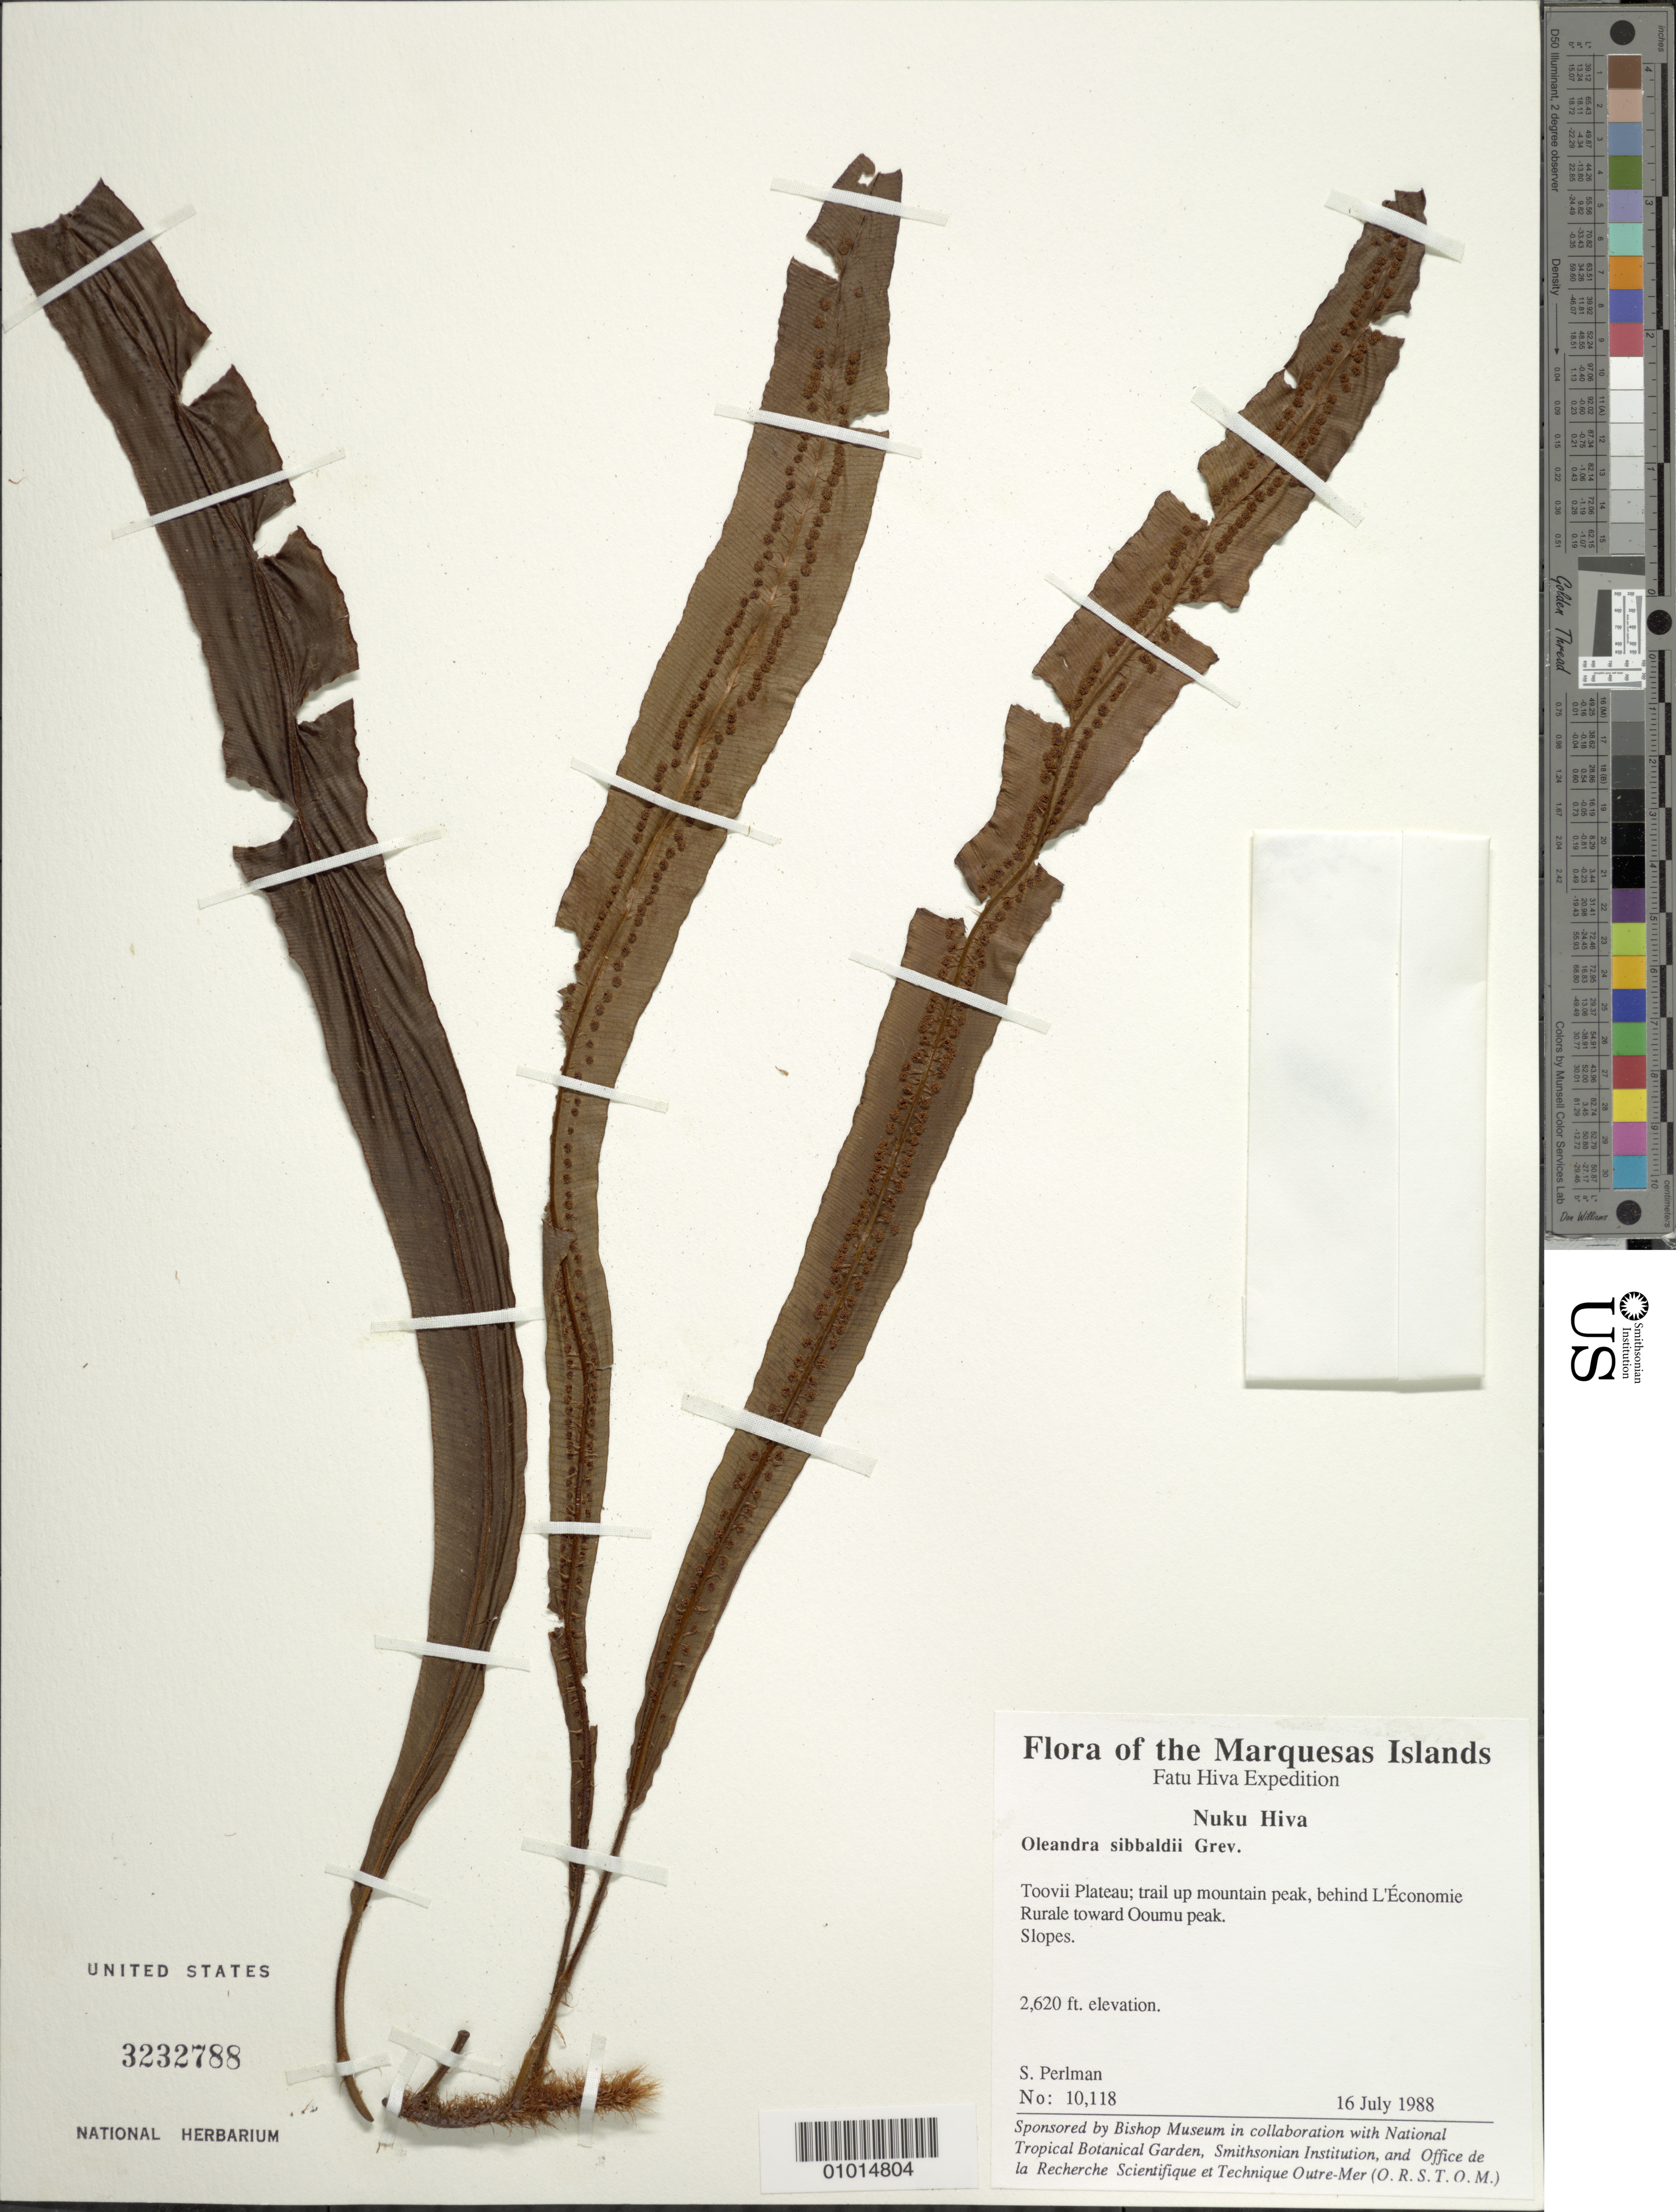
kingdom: Plantae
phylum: Tracheophyta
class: Polypodiopsida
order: Polypodiales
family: Oleandraceae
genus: Oleandra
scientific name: Oleandra sibbaldii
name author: Grev.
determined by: Wagner, W. L., (BOT), Smithsonian Institution - National Museum of Natural History (UNITED STATES)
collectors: S. P. Perlman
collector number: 10118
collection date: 1988-07-16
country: French Polynesia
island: Nuku Hiva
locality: Toovii Plateau, trail up mountain peak, behind l'Economie Rurale, toward Ooumu peak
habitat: Slopes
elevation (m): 799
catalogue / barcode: US 3232788